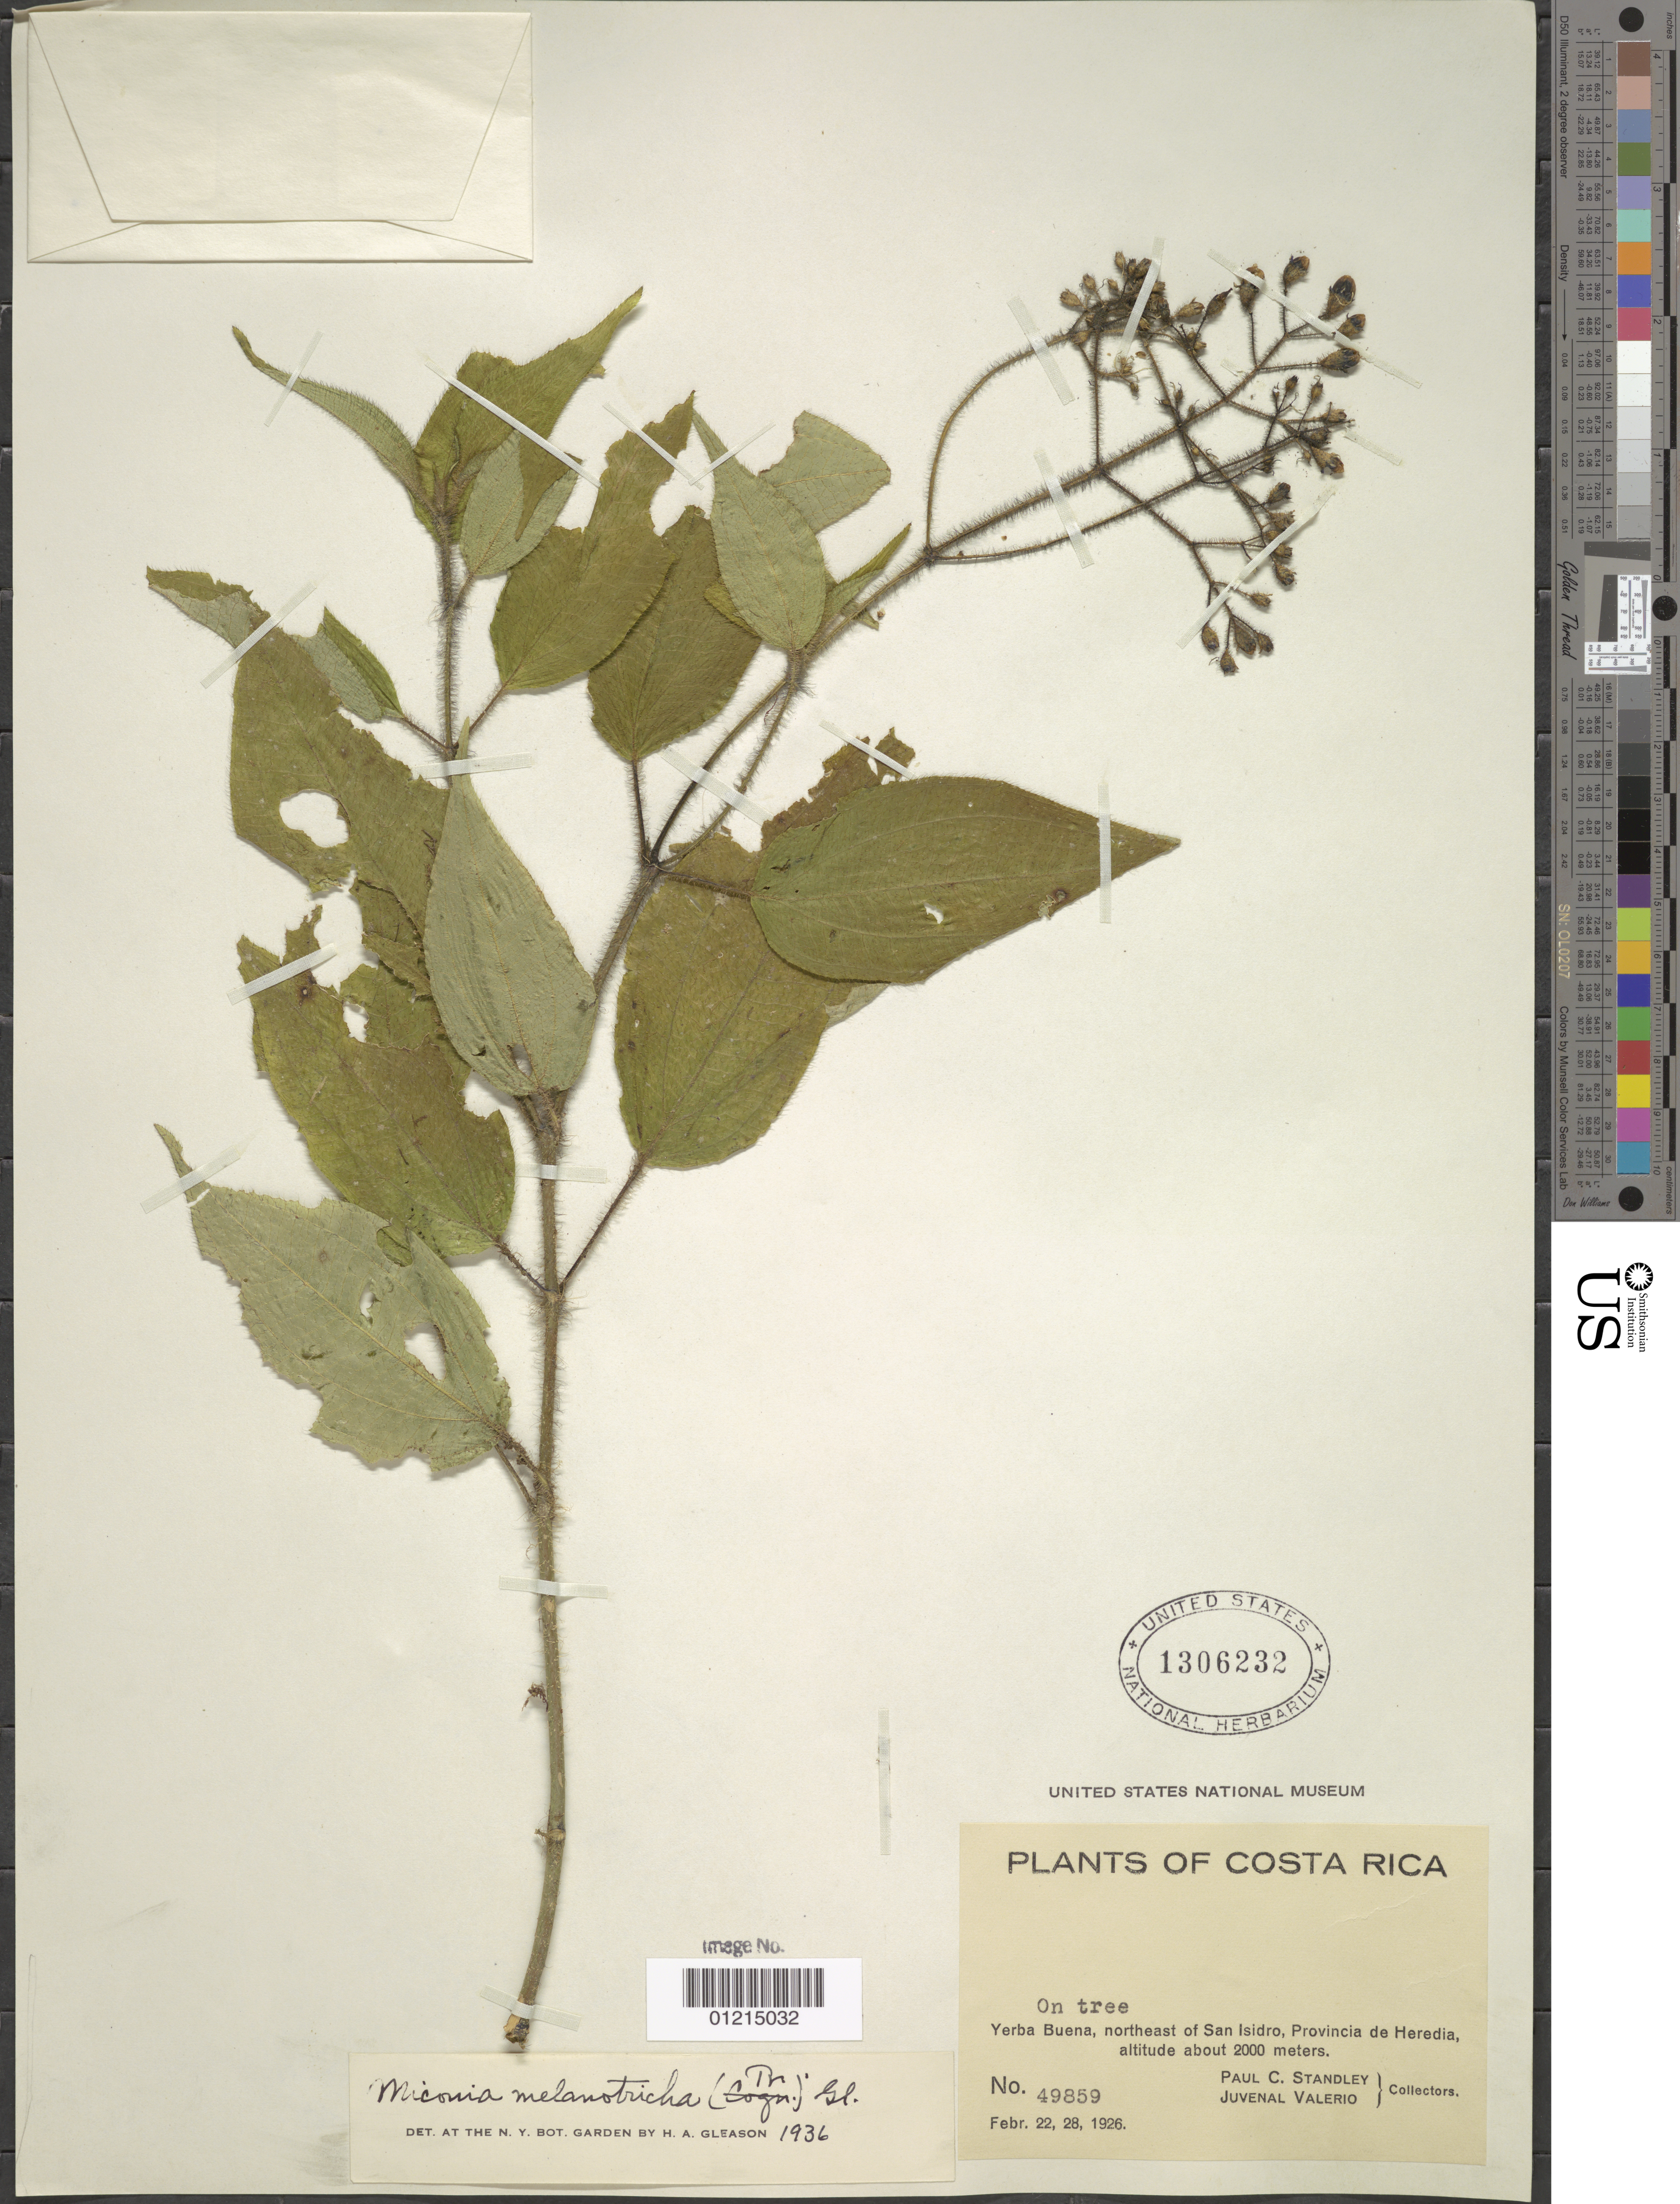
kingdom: Plantae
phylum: Tracheophyta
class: Magnoliopsida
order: Myrtales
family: Melastomataceae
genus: Miconia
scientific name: Miconia melanotricha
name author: (Triana) Gleason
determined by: Gleason, H. A.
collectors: P. C. Standley & J. Valerio R.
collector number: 49859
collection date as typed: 22 Feb 1926 and 28 Feb 1926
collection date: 1926-02-22,1926-02-28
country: Costa Rica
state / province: Heredia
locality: Yerba Buena, NE of San Isidro.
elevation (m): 2000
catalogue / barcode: US 1306232